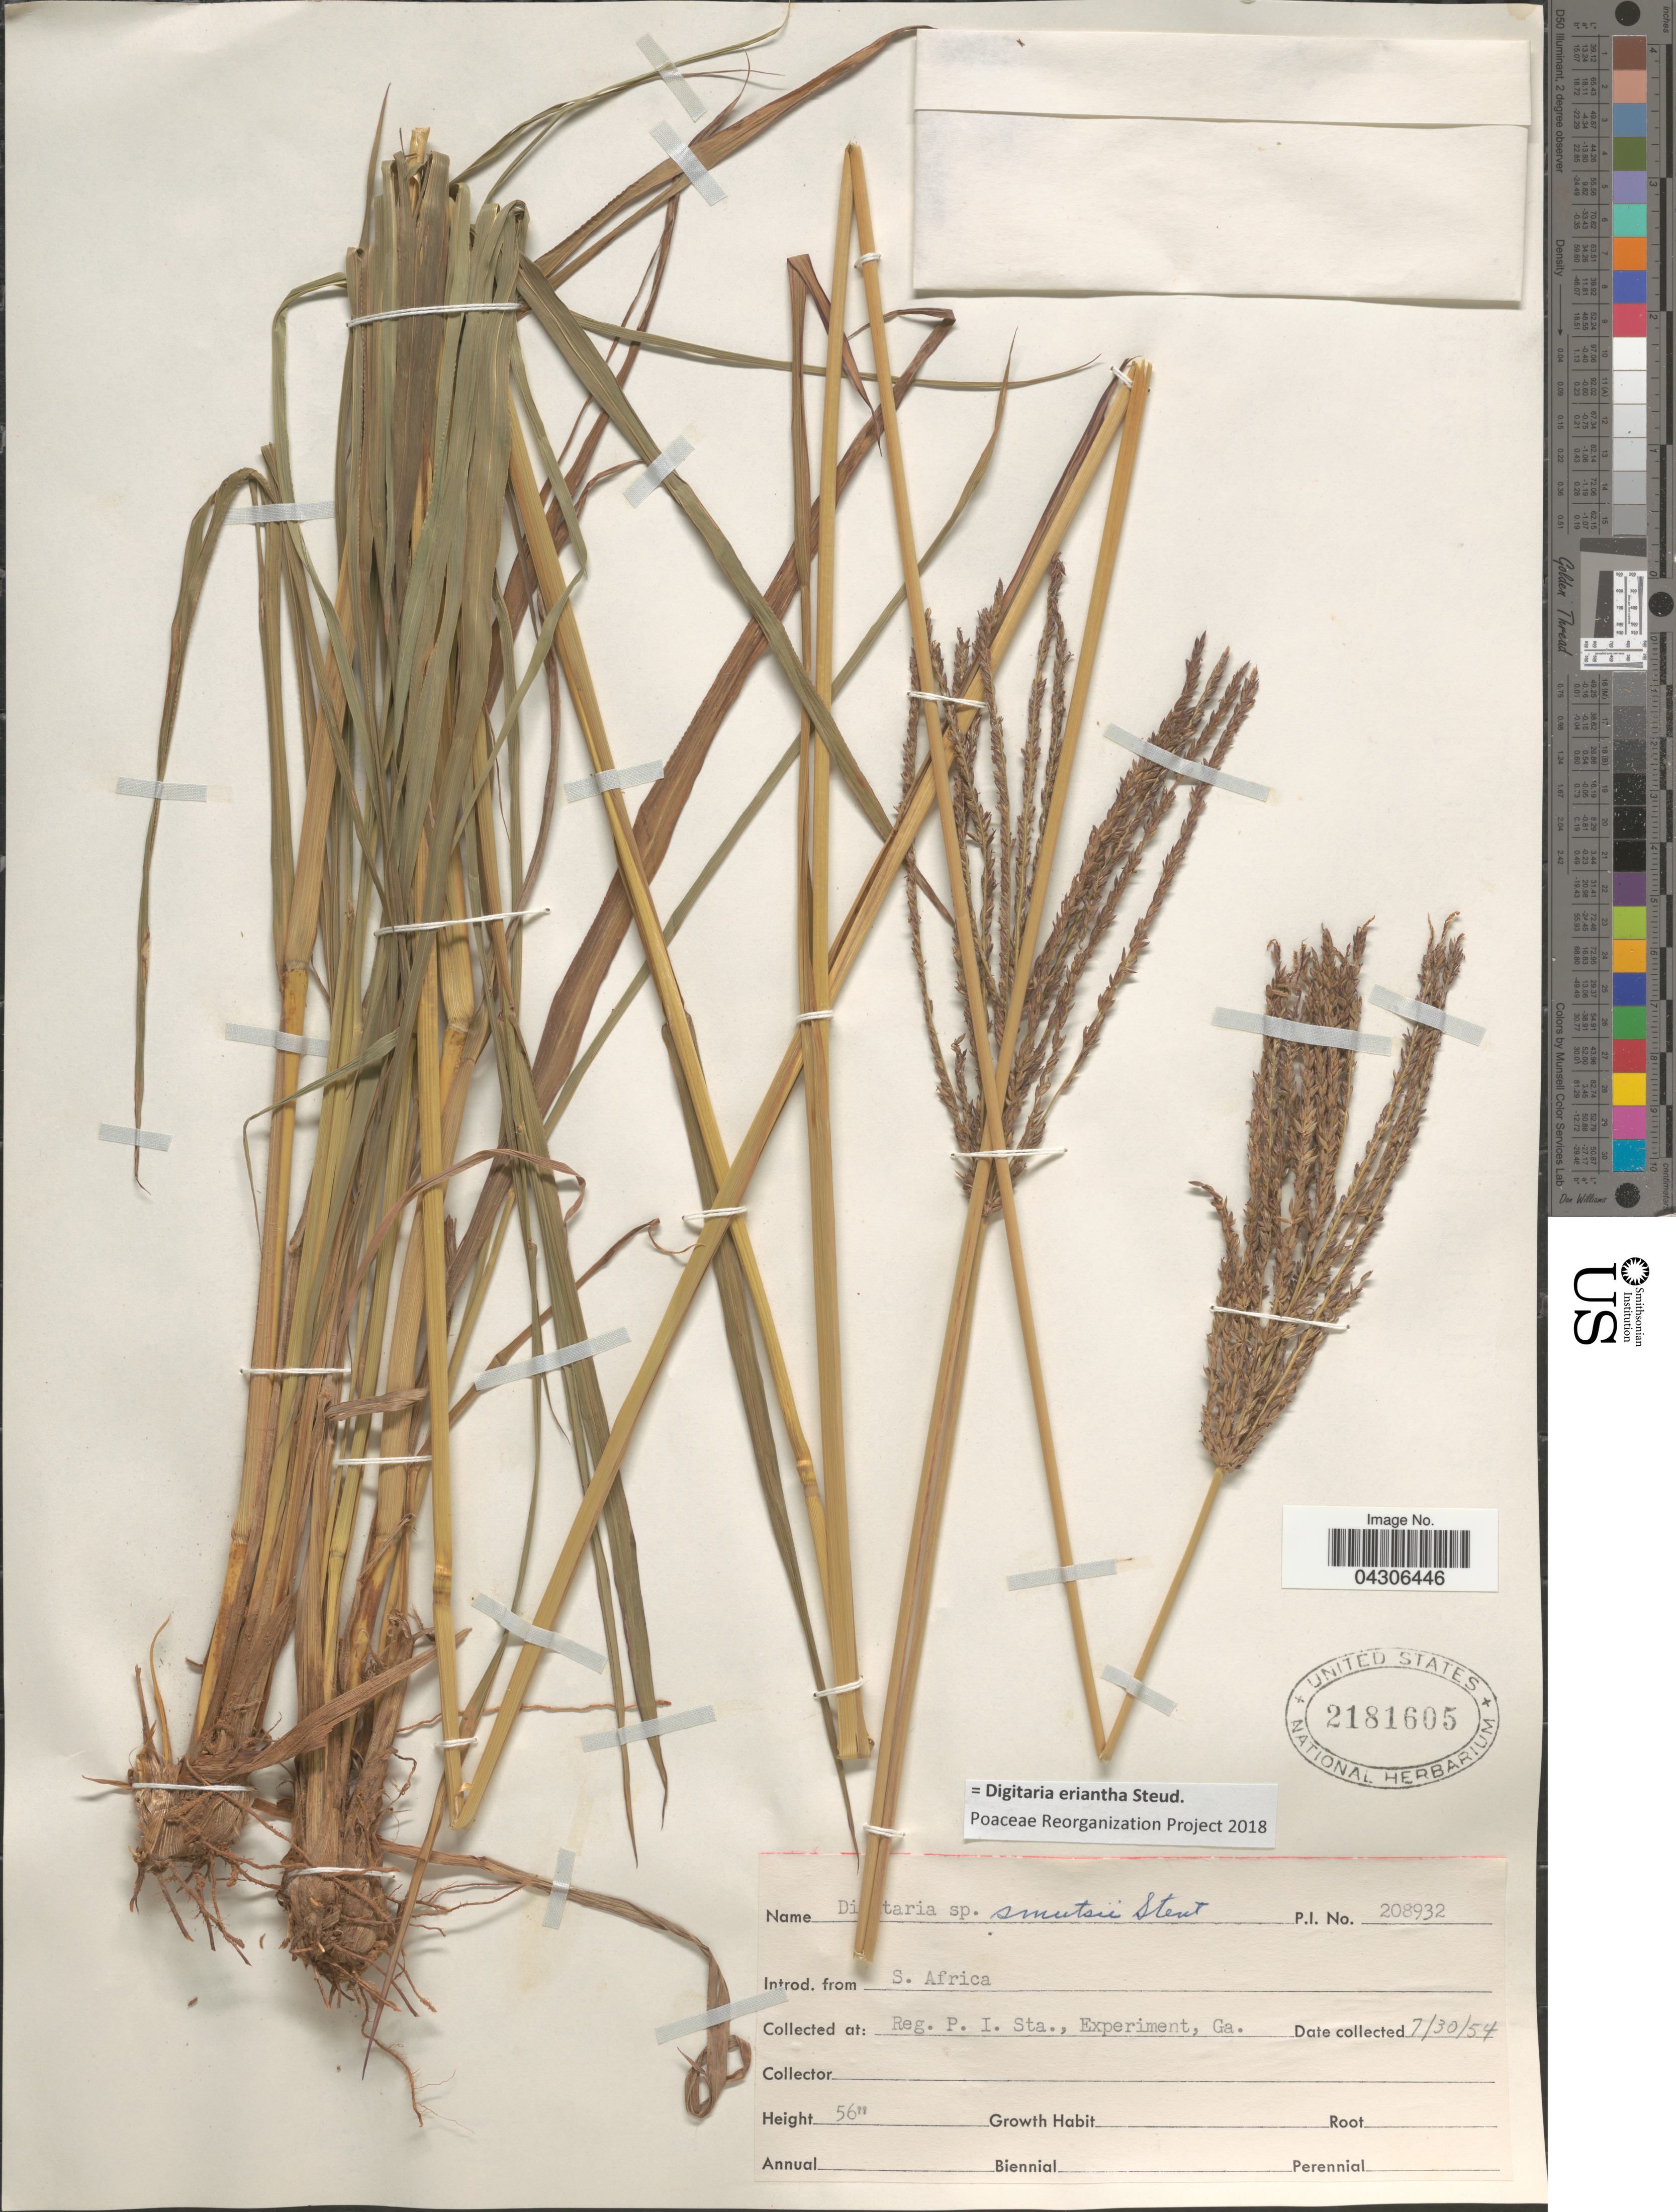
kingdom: Plantae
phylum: Tracheophyta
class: Liliopsida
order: Poales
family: Poaceae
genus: Digitaria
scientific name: Digitaria eriantha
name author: Steud.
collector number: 208932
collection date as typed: Transcribed d/m/y: 30/7/54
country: United States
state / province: Georgia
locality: Reg. P. I. Sta., Experiment.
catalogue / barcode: US 2181605